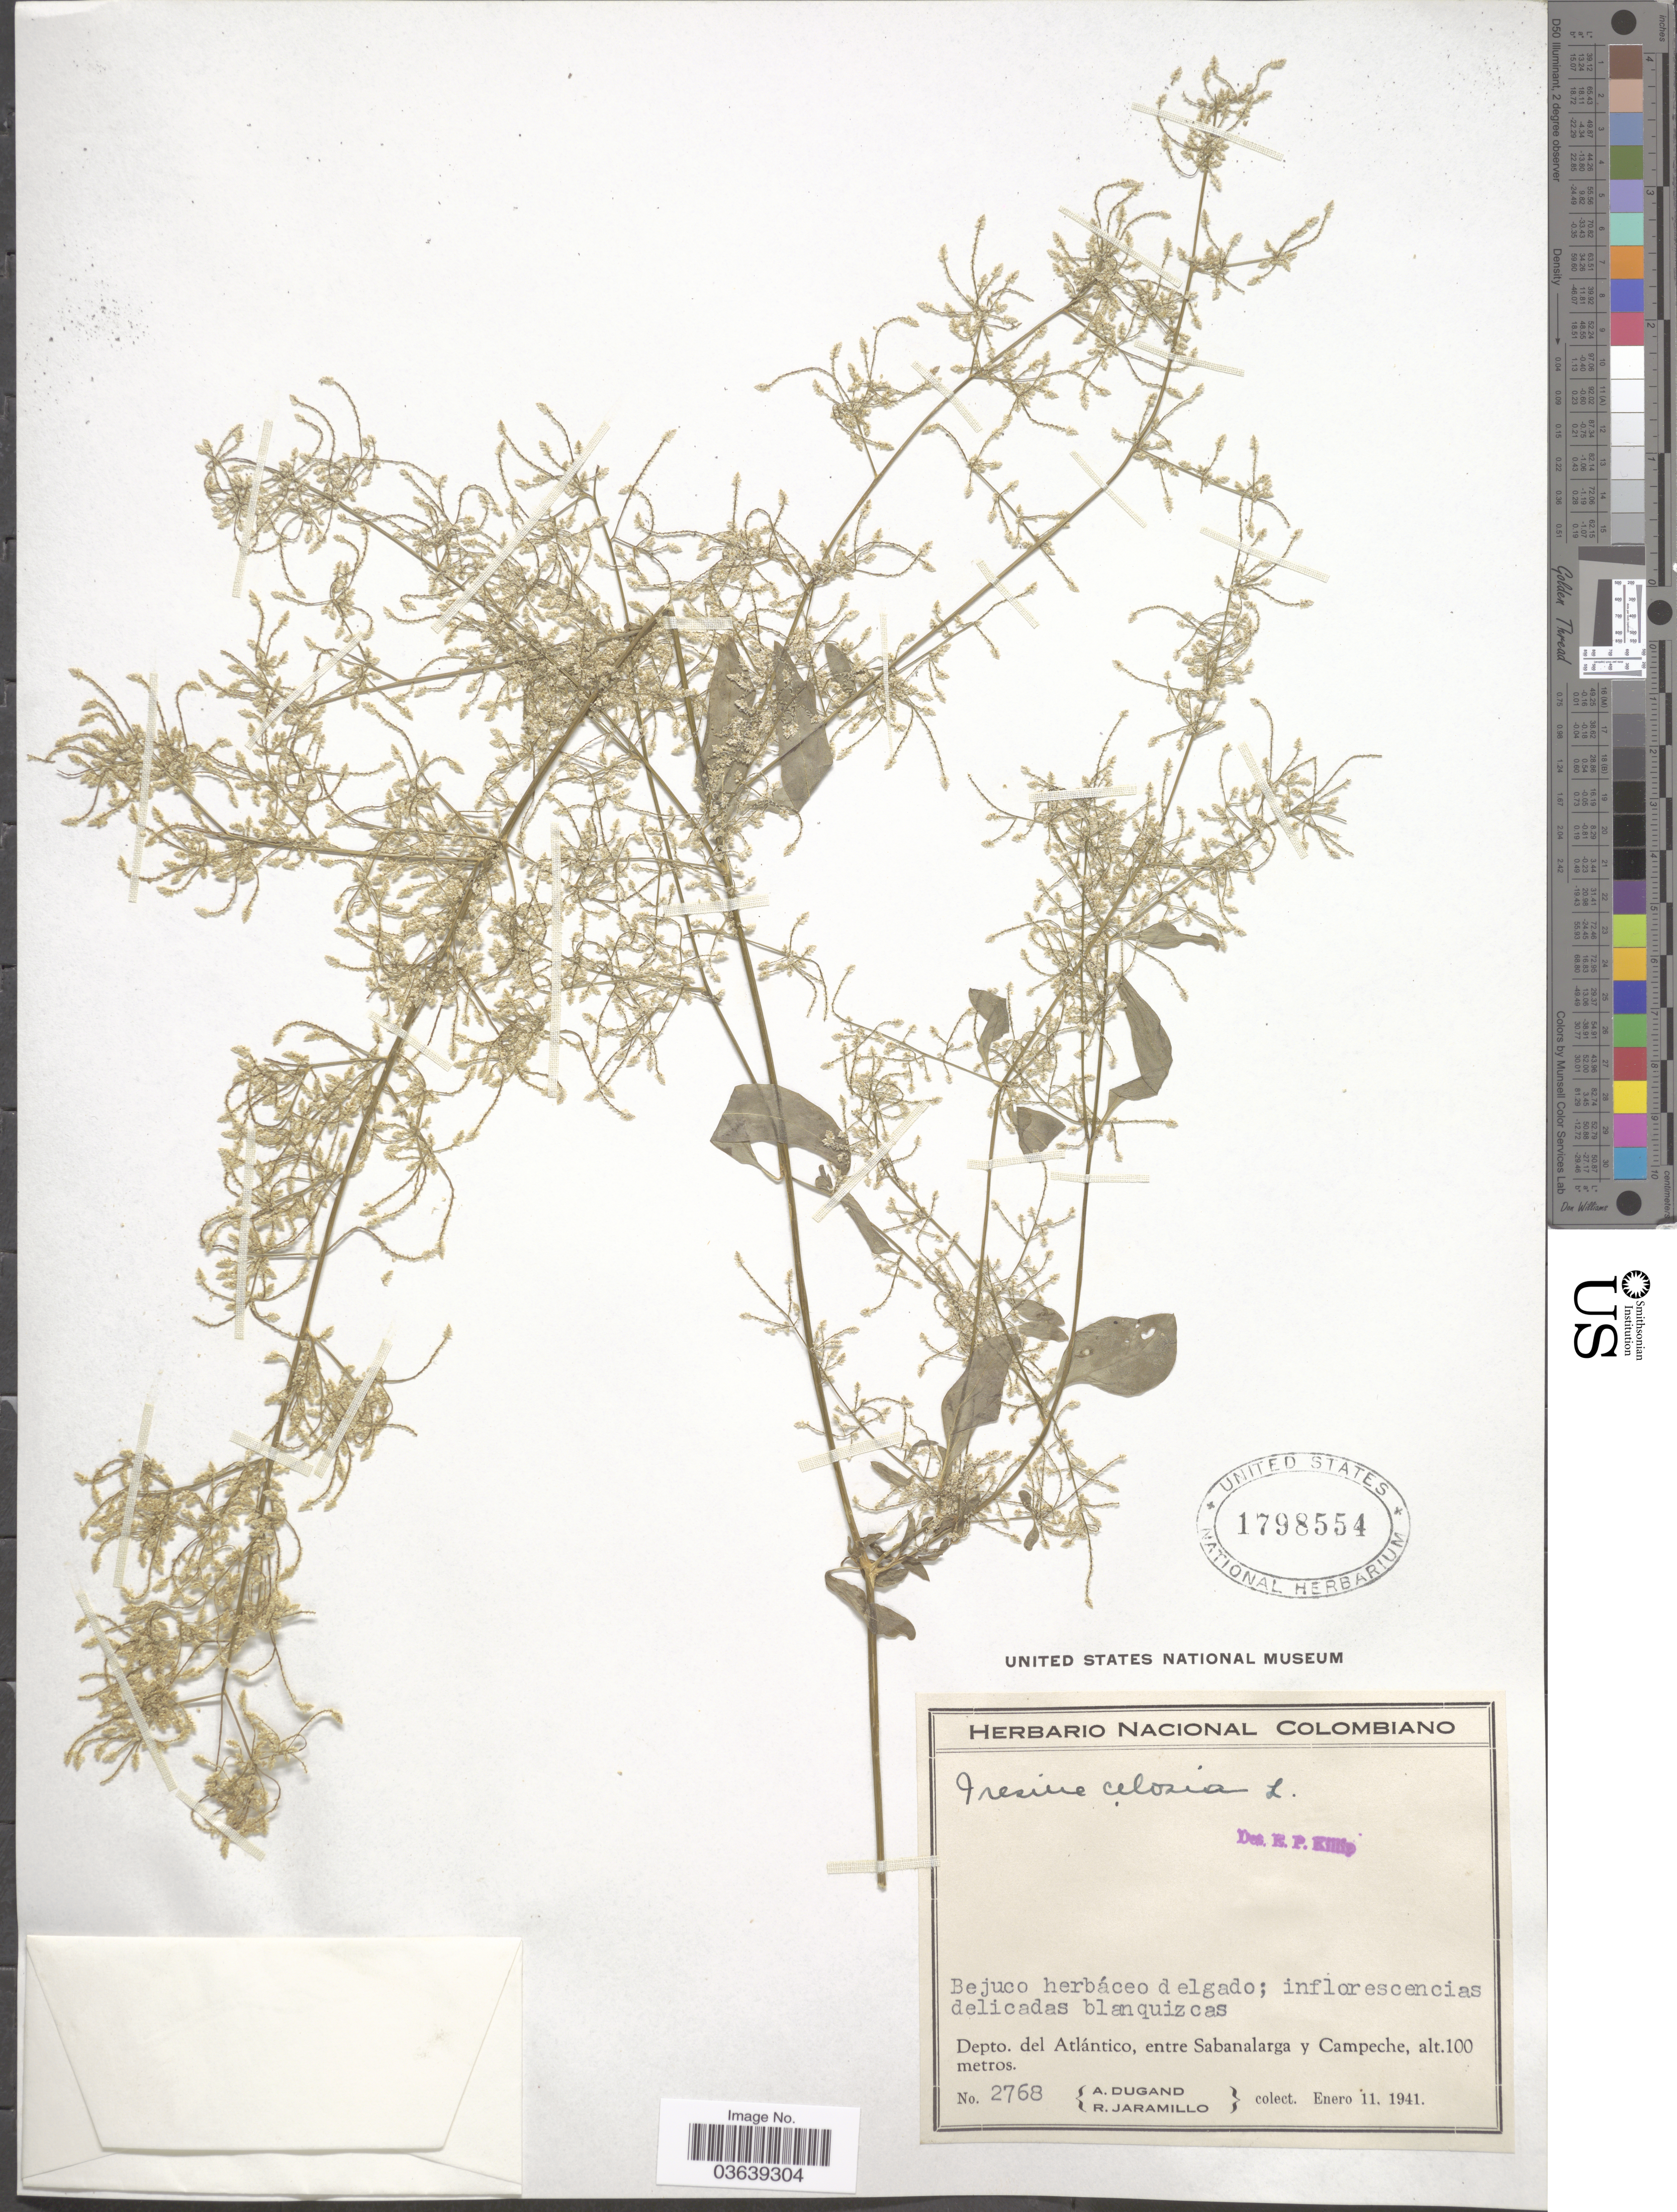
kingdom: Plantae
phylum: Tracheophyta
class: Magnoliopsida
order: Caryophyllales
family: Amaranthaceae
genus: Iresine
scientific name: Iresine diffusa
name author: Humb. & Bonpl. ex Willd.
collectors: A. Dugand & R. Jaramillo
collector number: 2768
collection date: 1941-01-11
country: Colombia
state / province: Atlántico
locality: Depto. del Atlántico, entre Sabanalarga y Campeche.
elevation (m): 100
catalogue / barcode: US 1798554